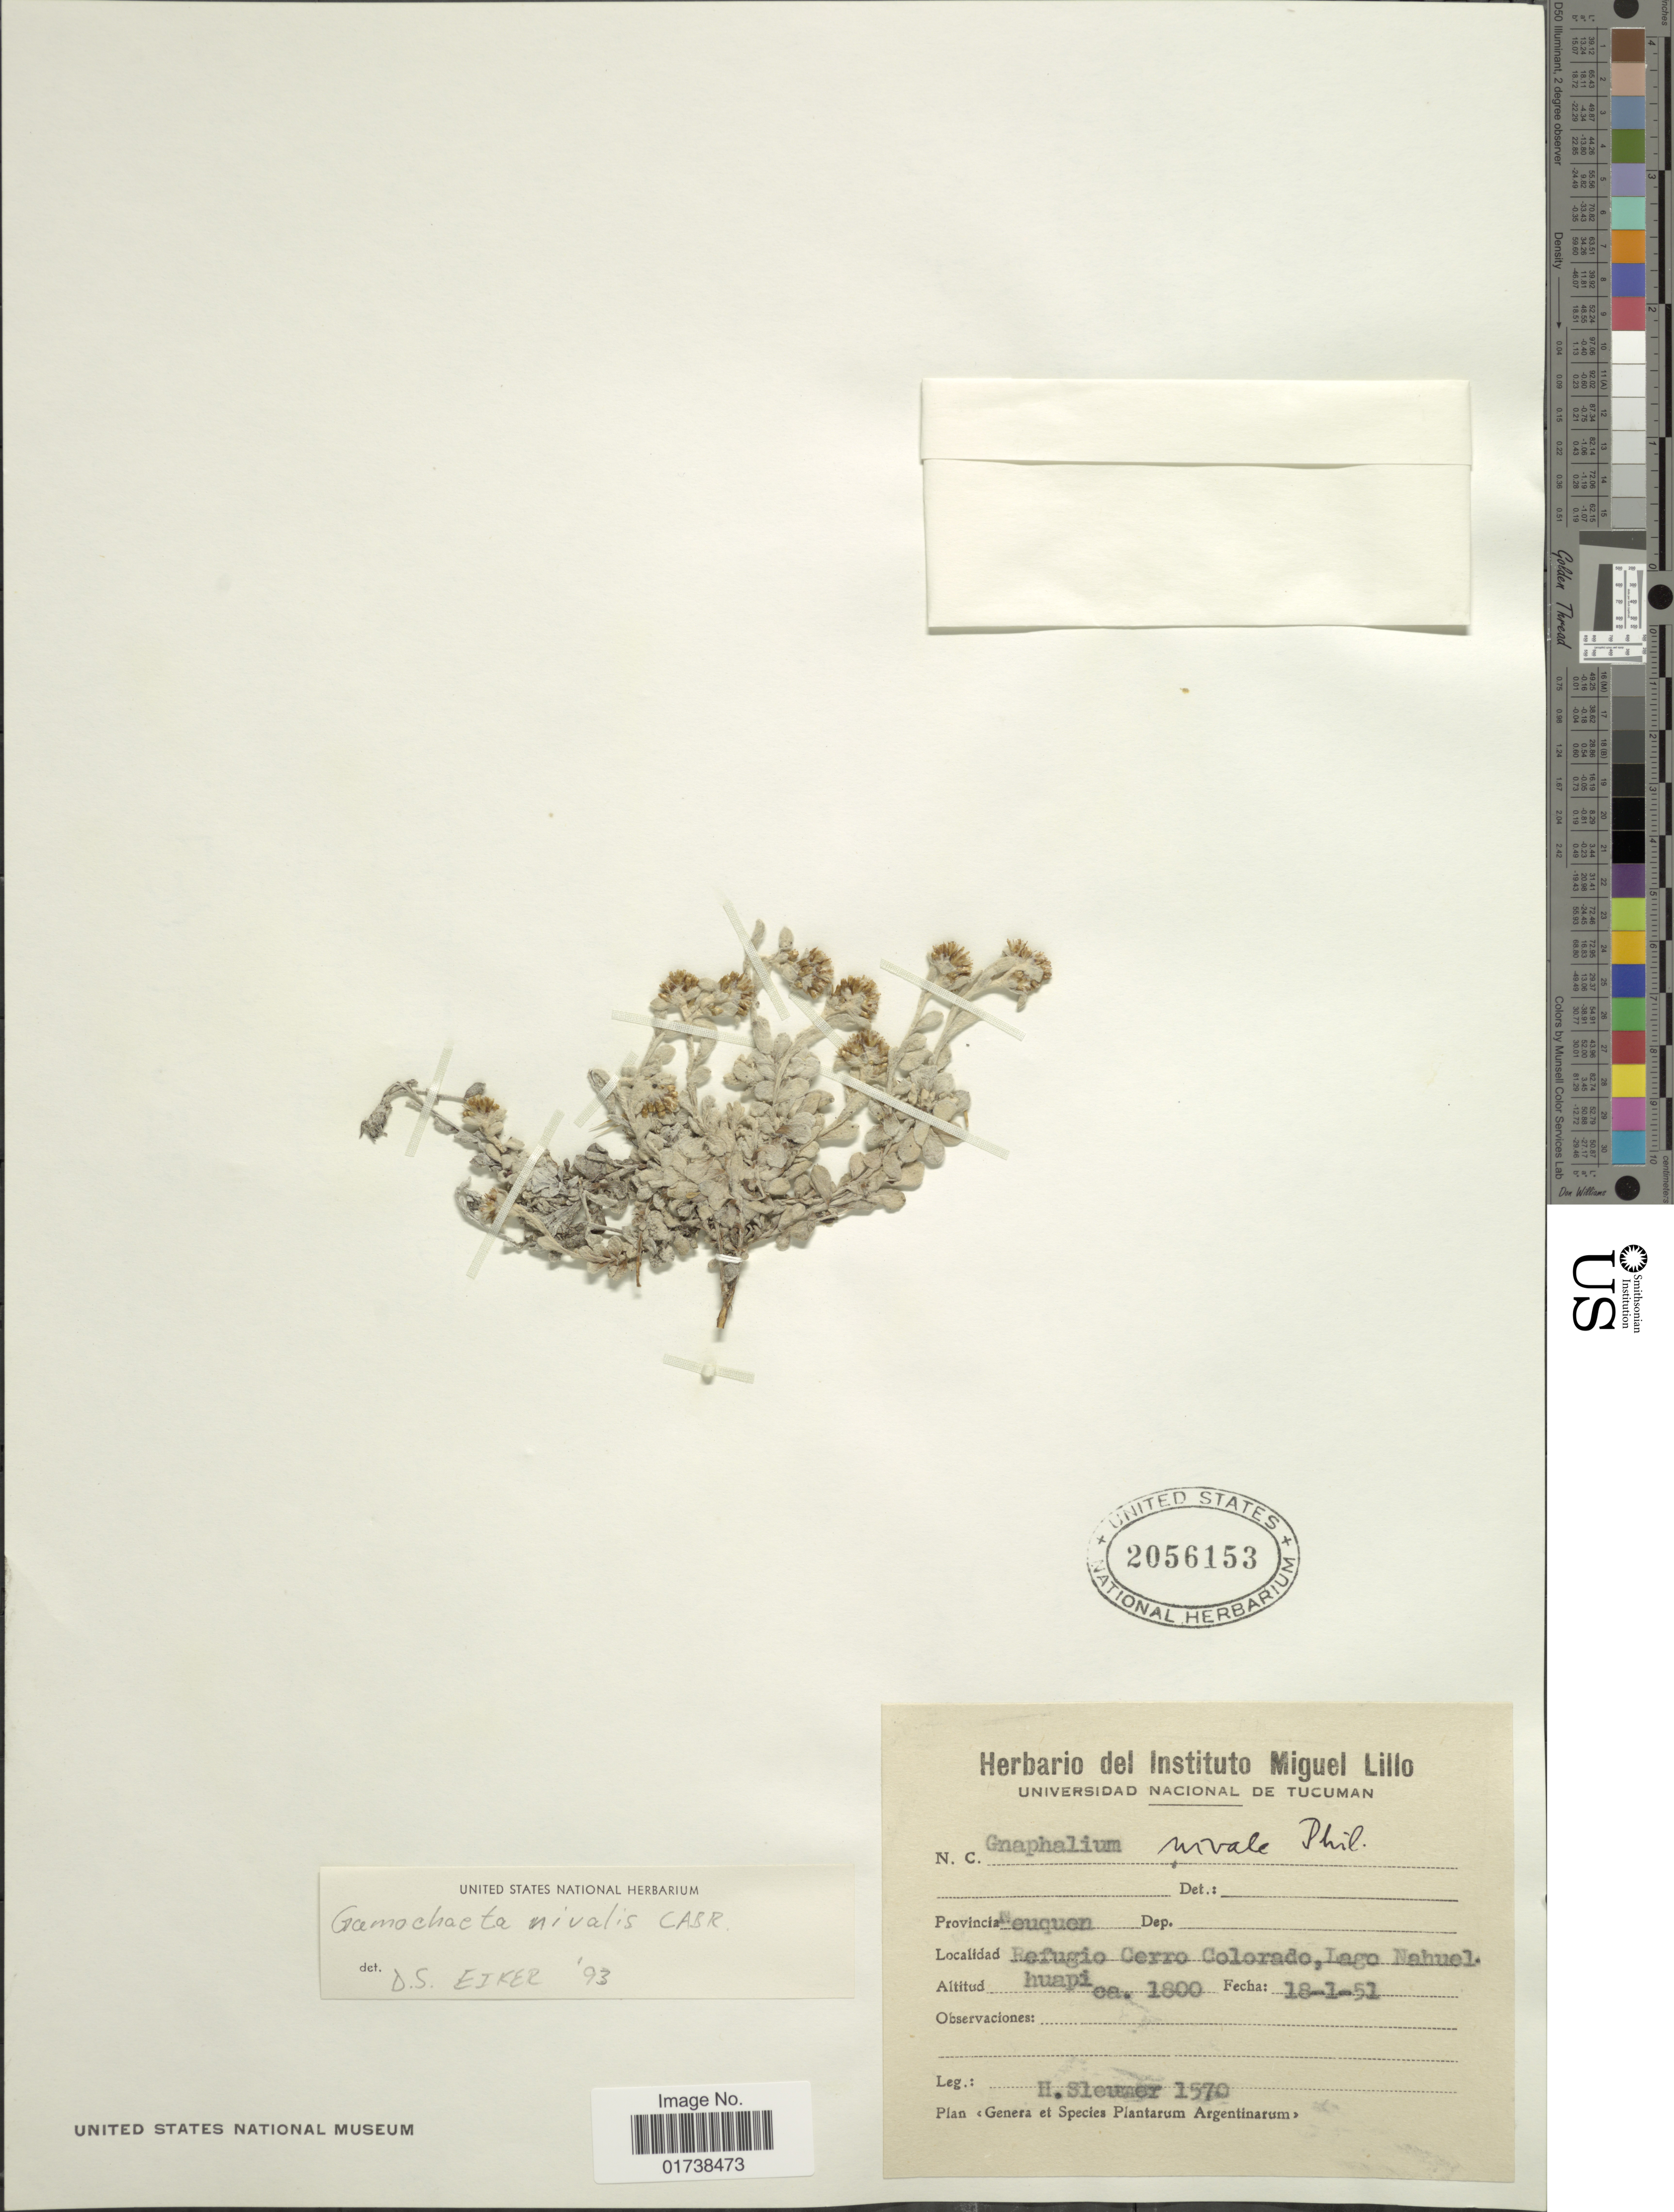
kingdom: Plantae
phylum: Tracheophyta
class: Magnoliopsida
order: Asterales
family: Asteraceae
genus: Gamochaeta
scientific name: Gamochaeta nivalis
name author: Cabrera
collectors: H. O. Sleumer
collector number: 1570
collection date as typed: Transcribed d/m/y: 18/1/51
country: Argentina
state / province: Neuquen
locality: Refugio Cerro Colorado, Lago Nahuel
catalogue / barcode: US 2056153